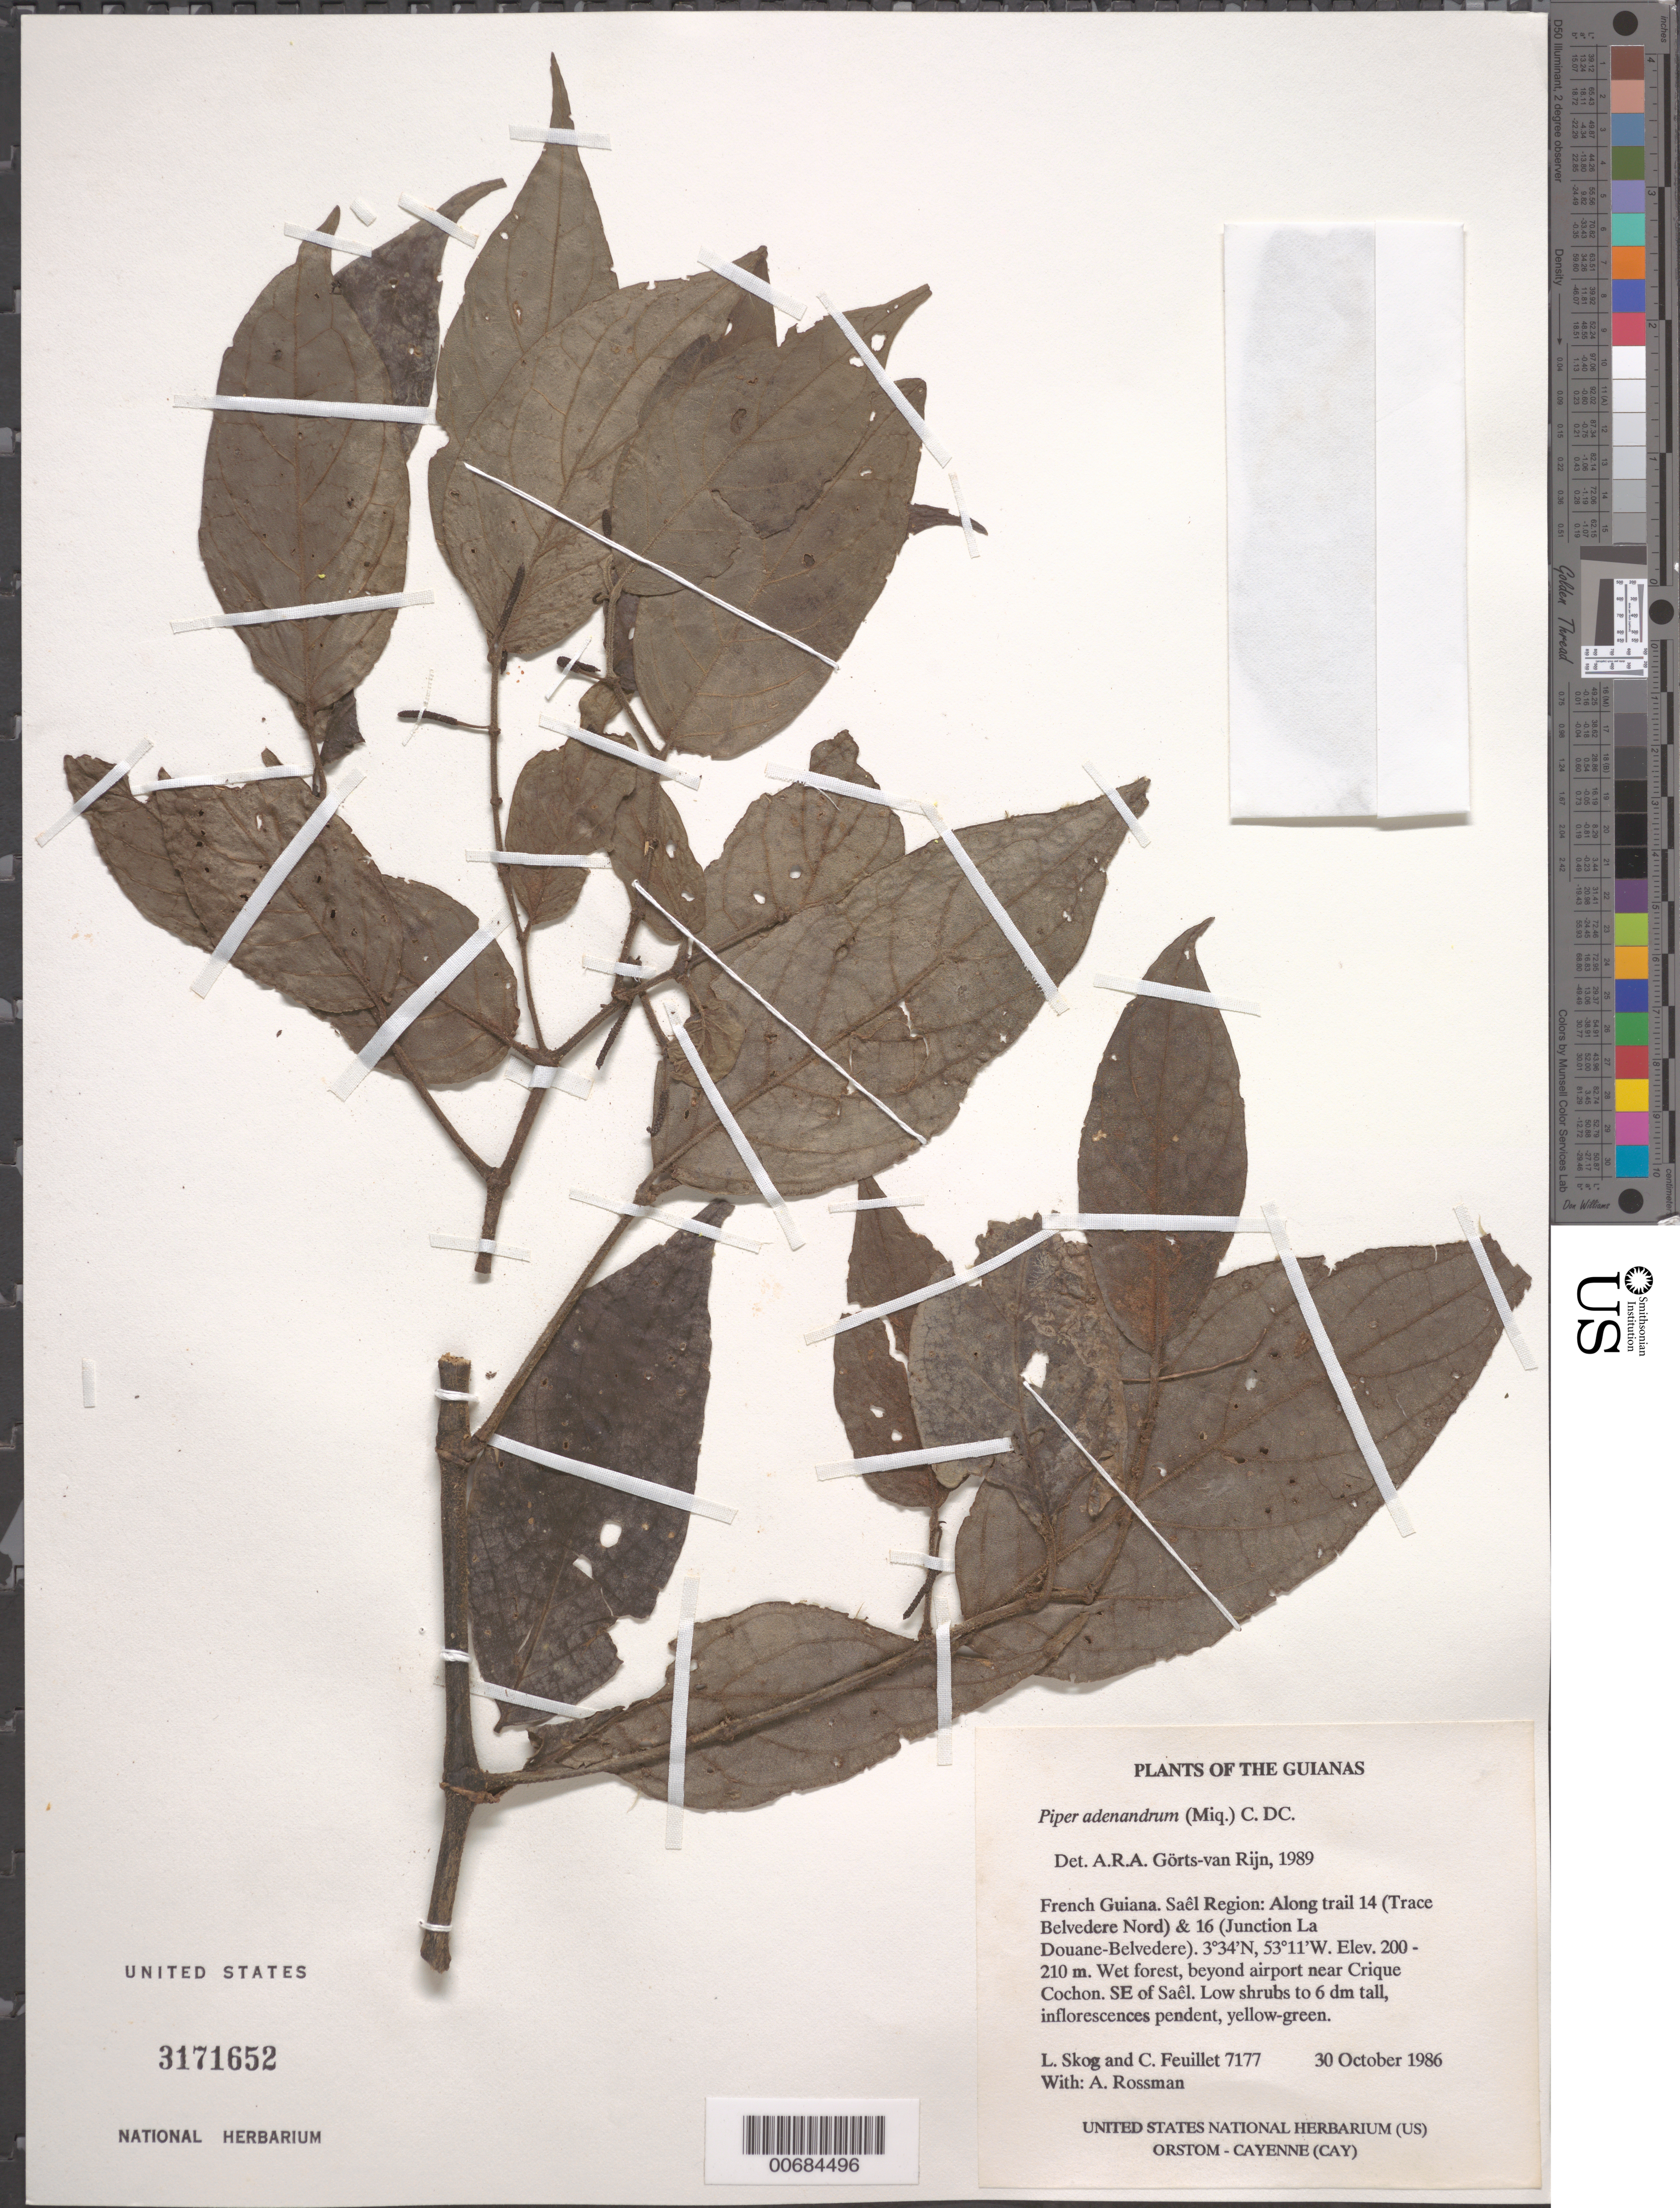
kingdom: Plantae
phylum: Tracheophyta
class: Magnoliopsida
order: Piperales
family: Piperaceae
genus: Piper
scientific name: Piper adenandrum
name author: (Miq.) C. DC.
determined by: Görts-van Rijn, A. R. A.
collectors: L. E. Skog, C. Feuillet & A. Rossman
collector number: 7177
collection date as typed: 30 October 1986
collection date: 1986-10-30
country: French Guiana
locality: SE of Saül along trail 14 (Trace Belvedere Nord) & 16 (Junction La Douane-Belvedere)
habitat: Wet forest, beyond airport near Crique Cochon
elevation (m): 200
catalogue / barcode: US 3171652